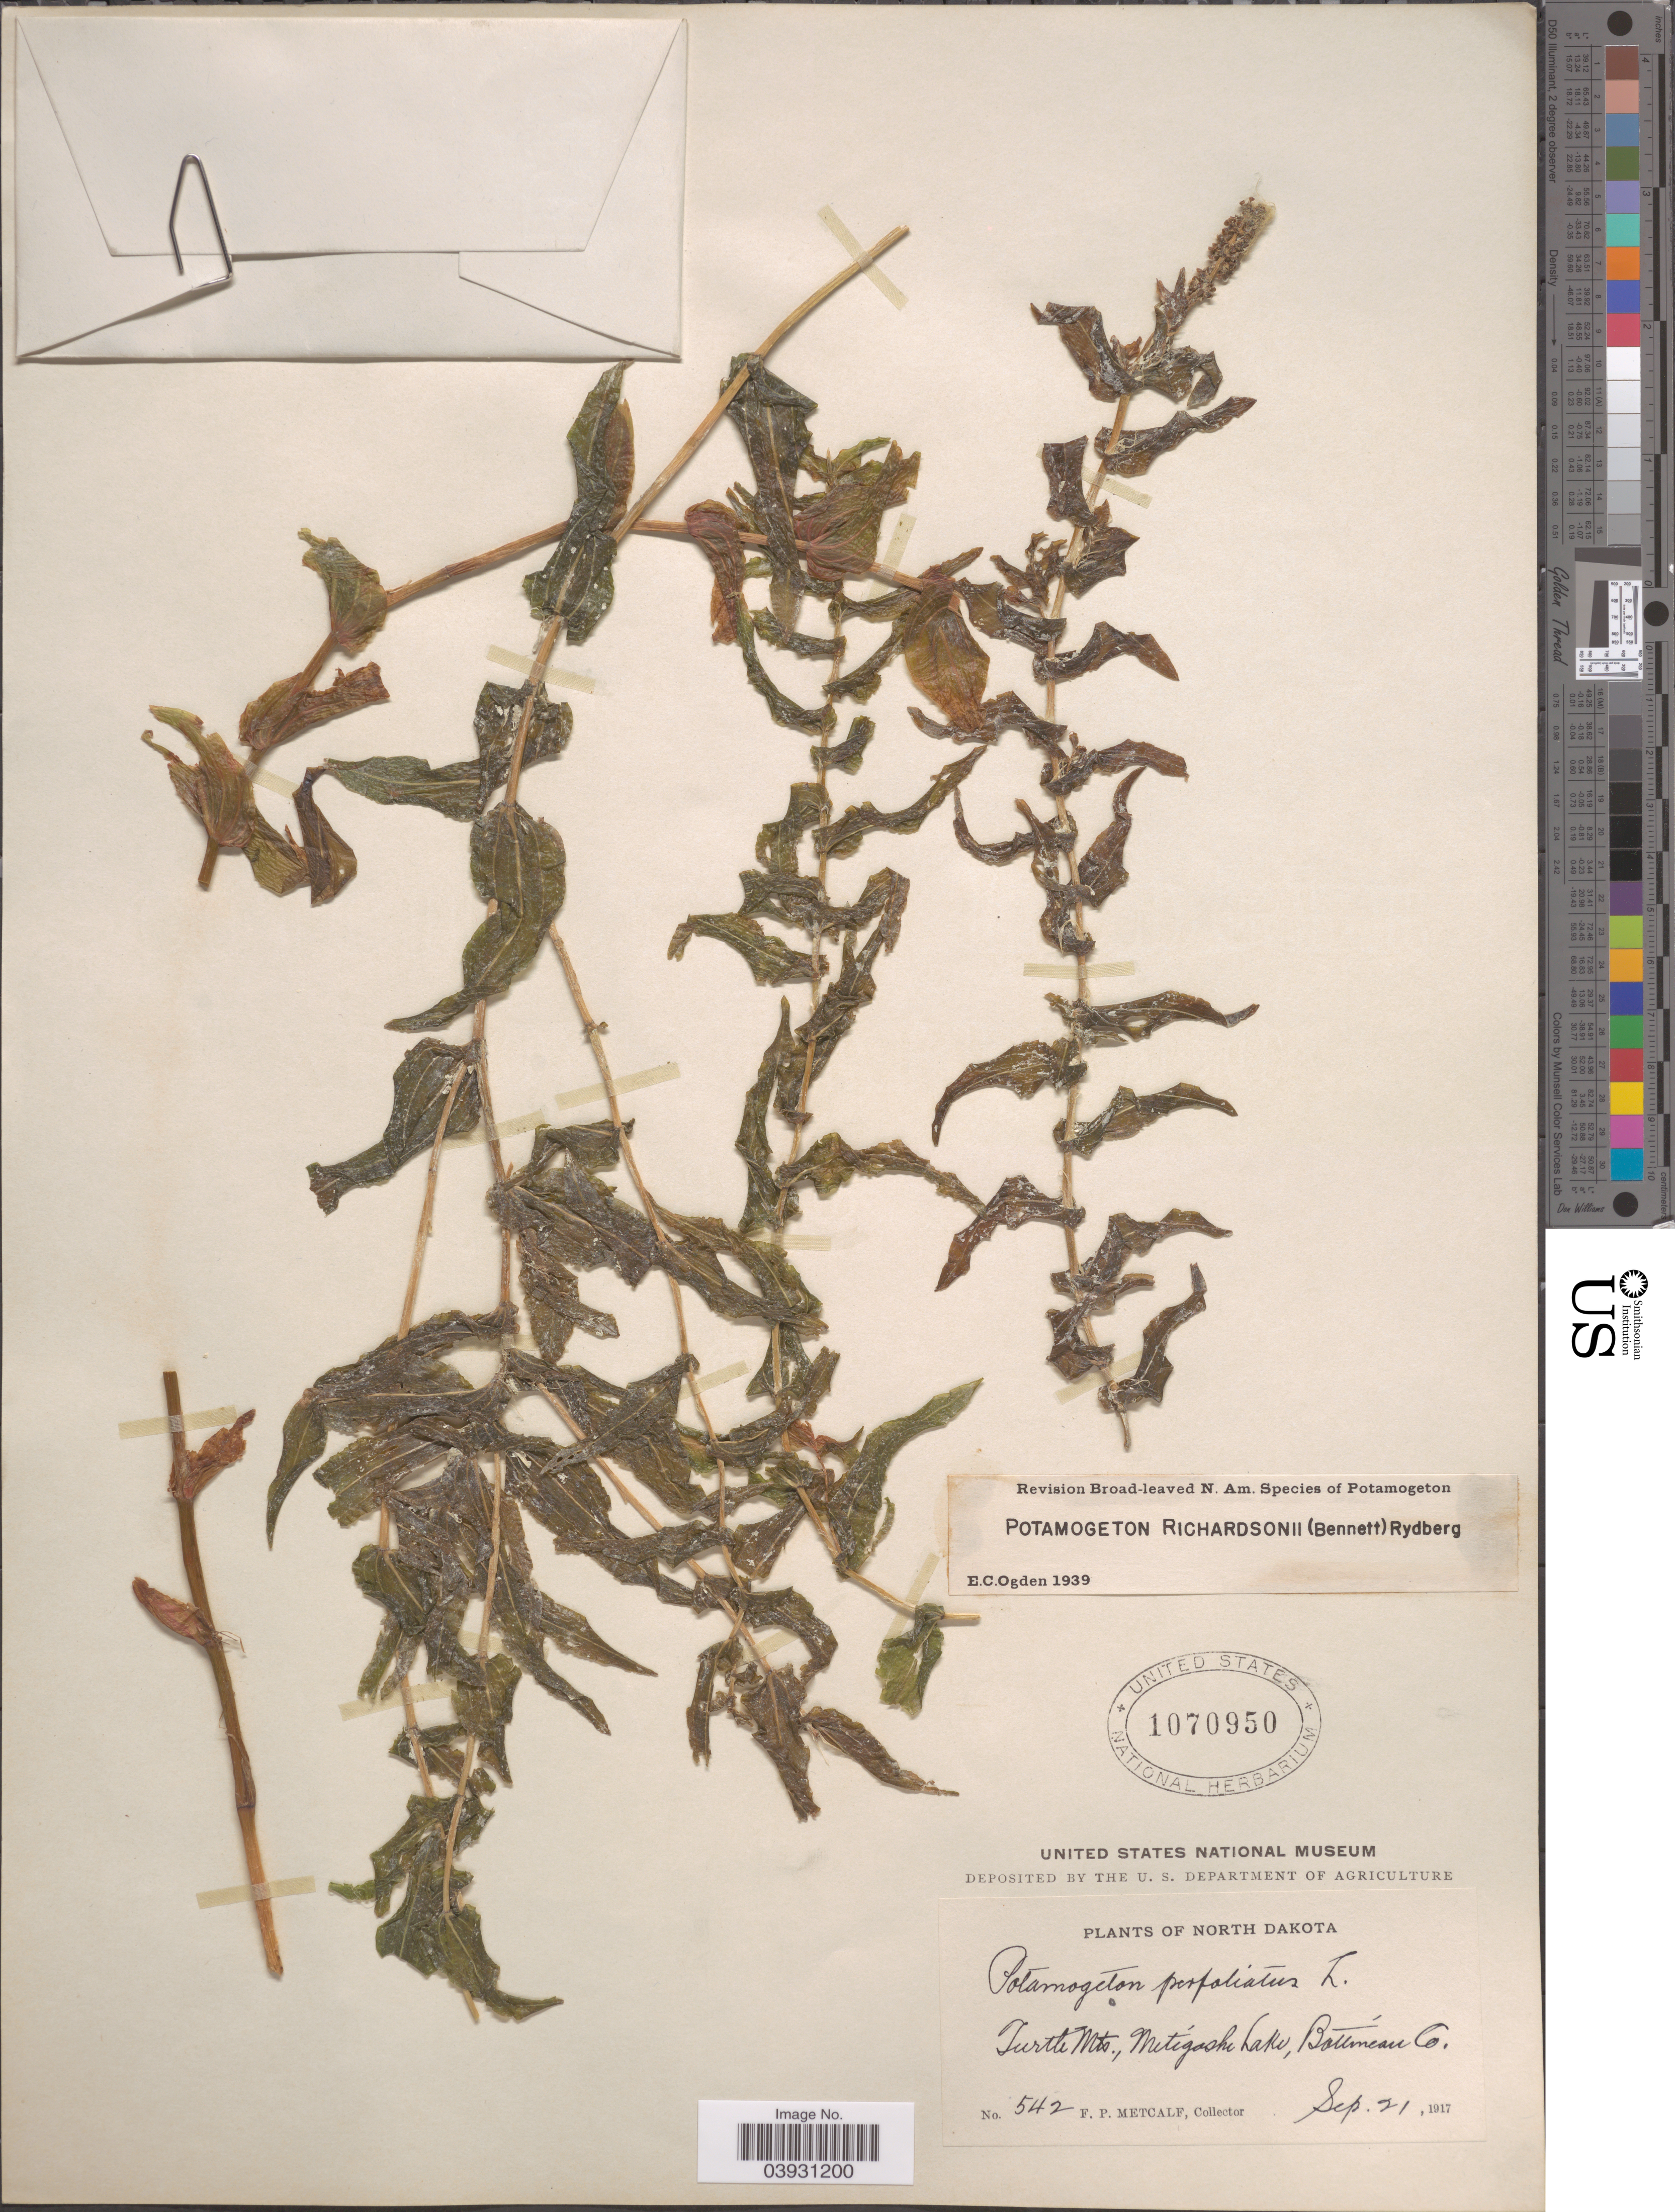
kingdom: Plantae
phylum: Tracheophyta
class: Liliopsida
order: Alismatales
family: Potamogetonaceae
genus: Potamogeton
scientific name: Potamogeton richardsonii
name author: (A.W. Benn.) Rydb.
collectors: F. Metcalf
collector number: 542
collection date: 1917-09-21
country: United States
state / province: North Dakota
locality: Turtle Mts., Metigoshe Lake, Bottineau Co.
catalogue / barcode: US 1070950